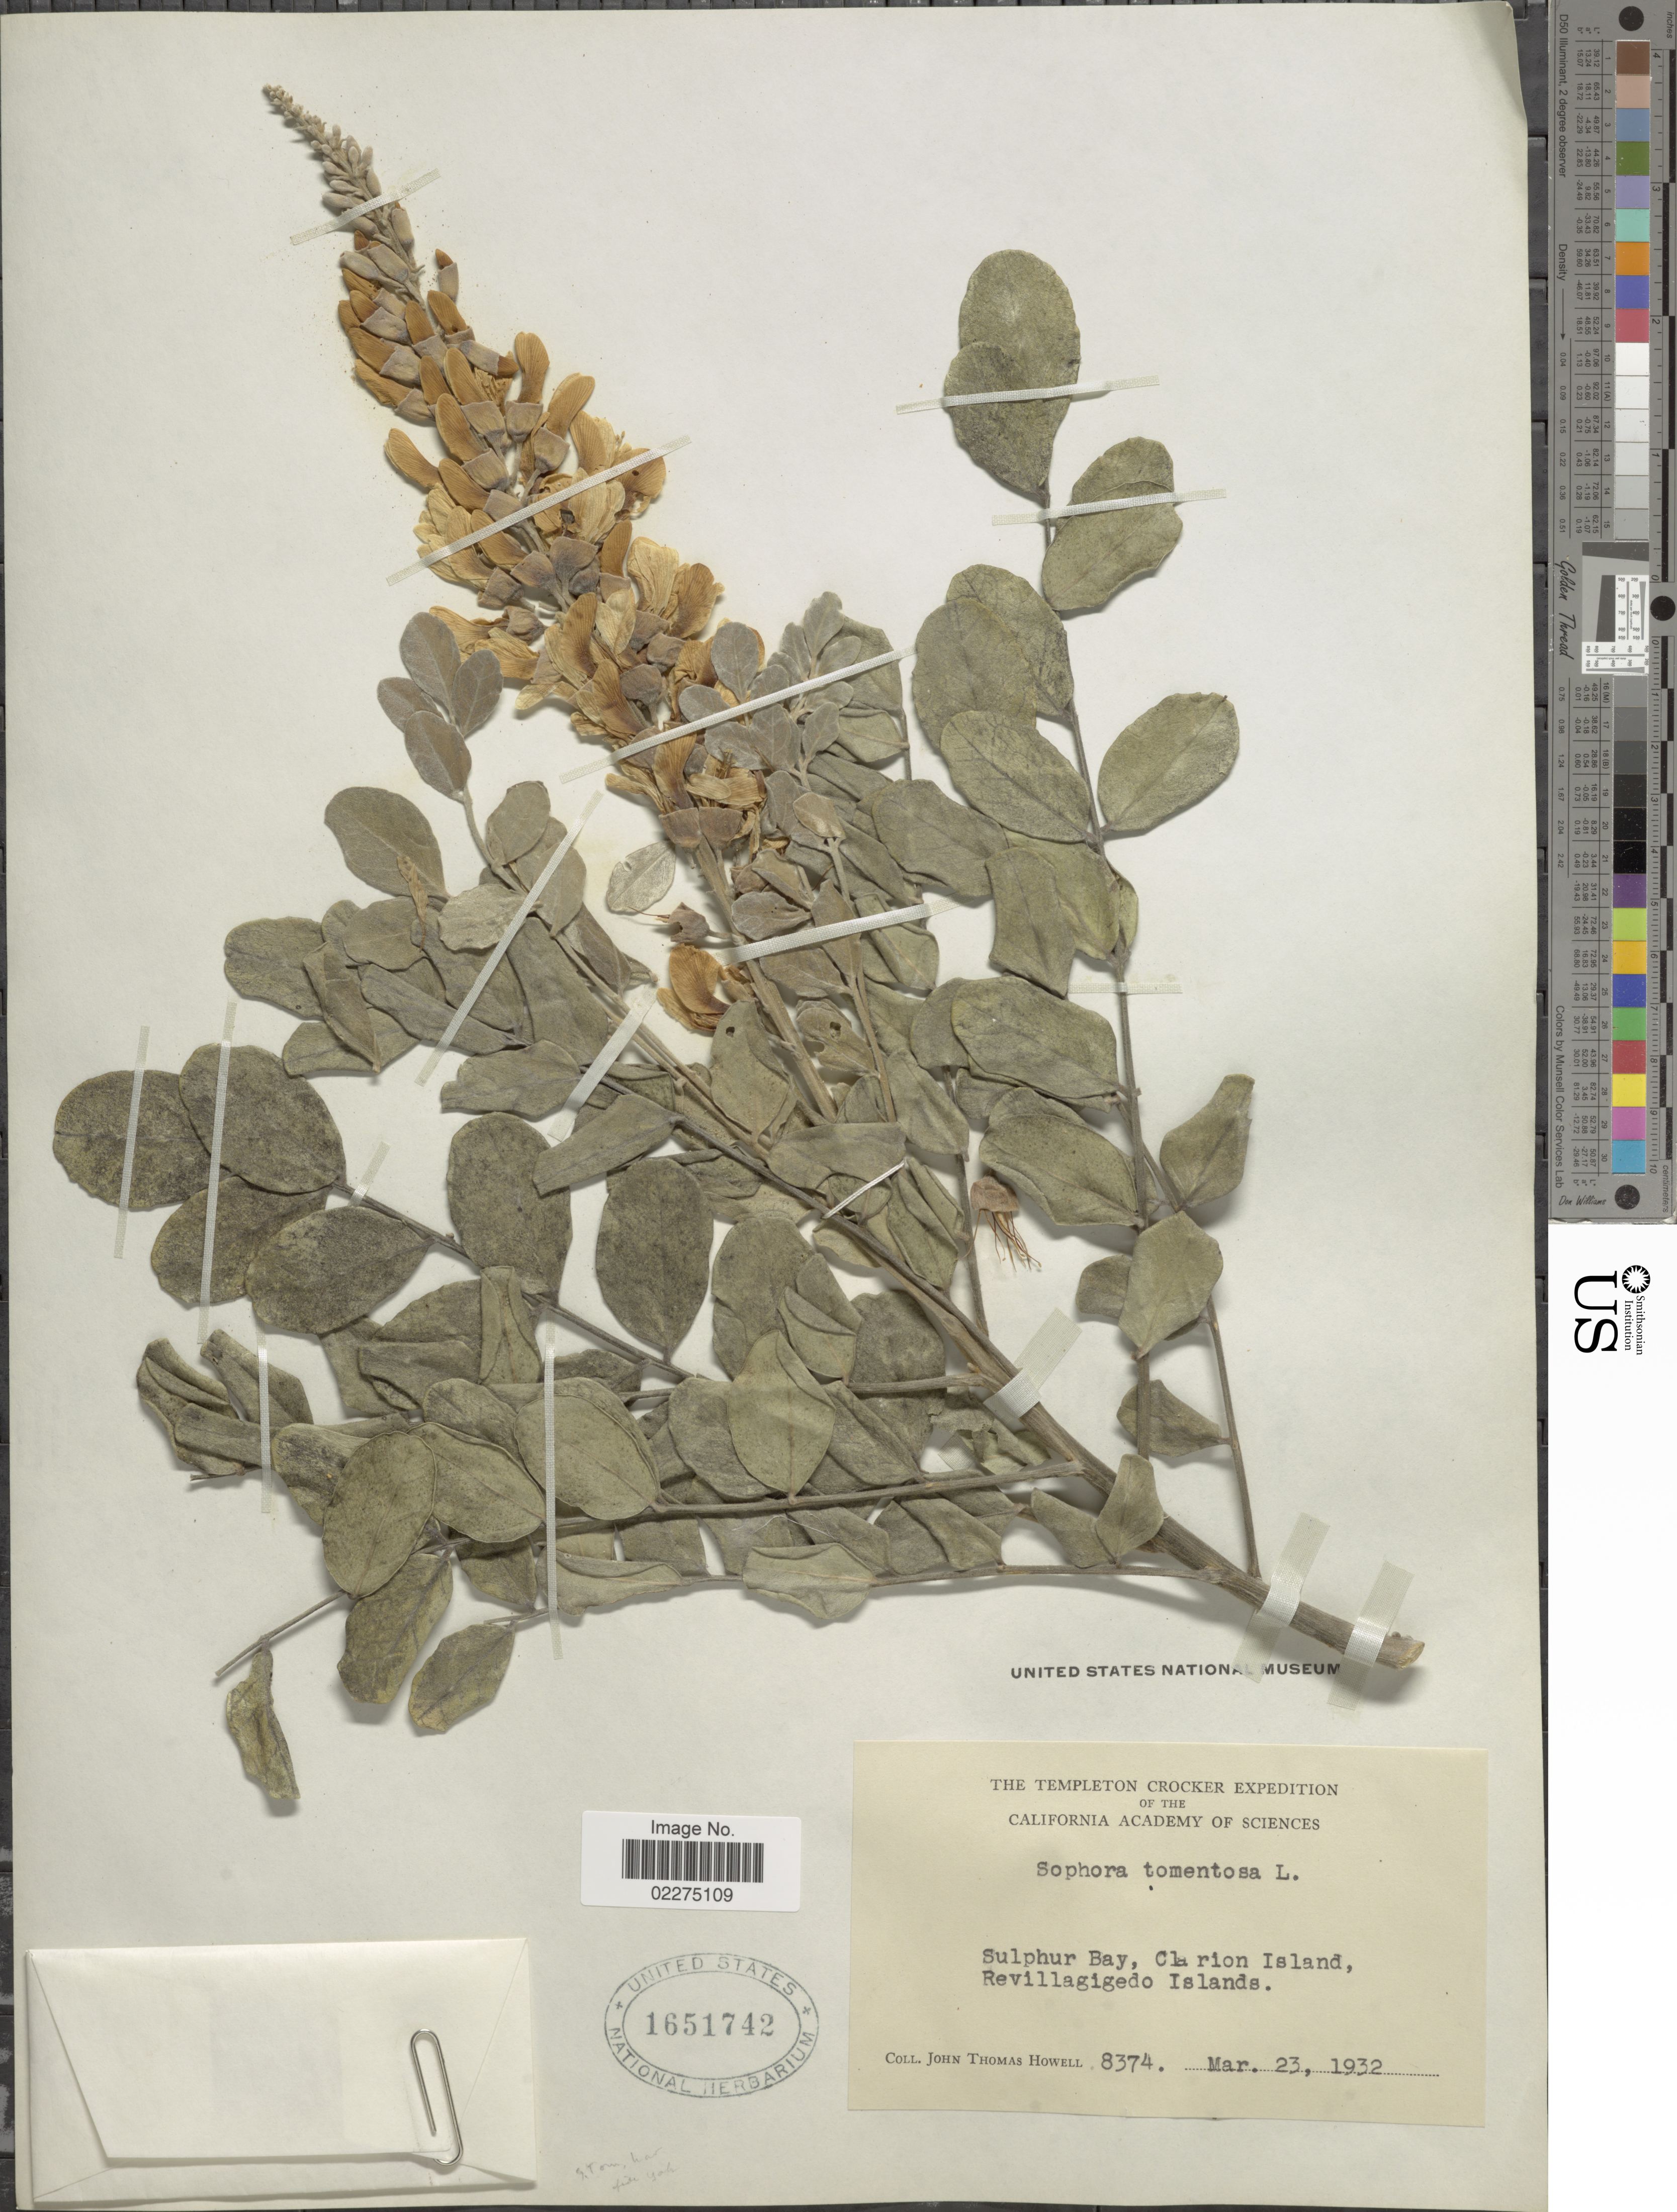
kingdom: Plantae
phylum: Tracheophyta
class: Magnoliopsida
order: Fabales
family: Fabaceae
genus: Sophora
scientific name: Sophora tomentosa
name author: L.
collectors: J. T. Howell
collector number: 8374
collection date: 1932-03-23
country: Mexico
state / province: Colima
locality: Sulphur Bay, Clarion Island, Revillagigedo Islands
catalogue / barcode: US 1651742